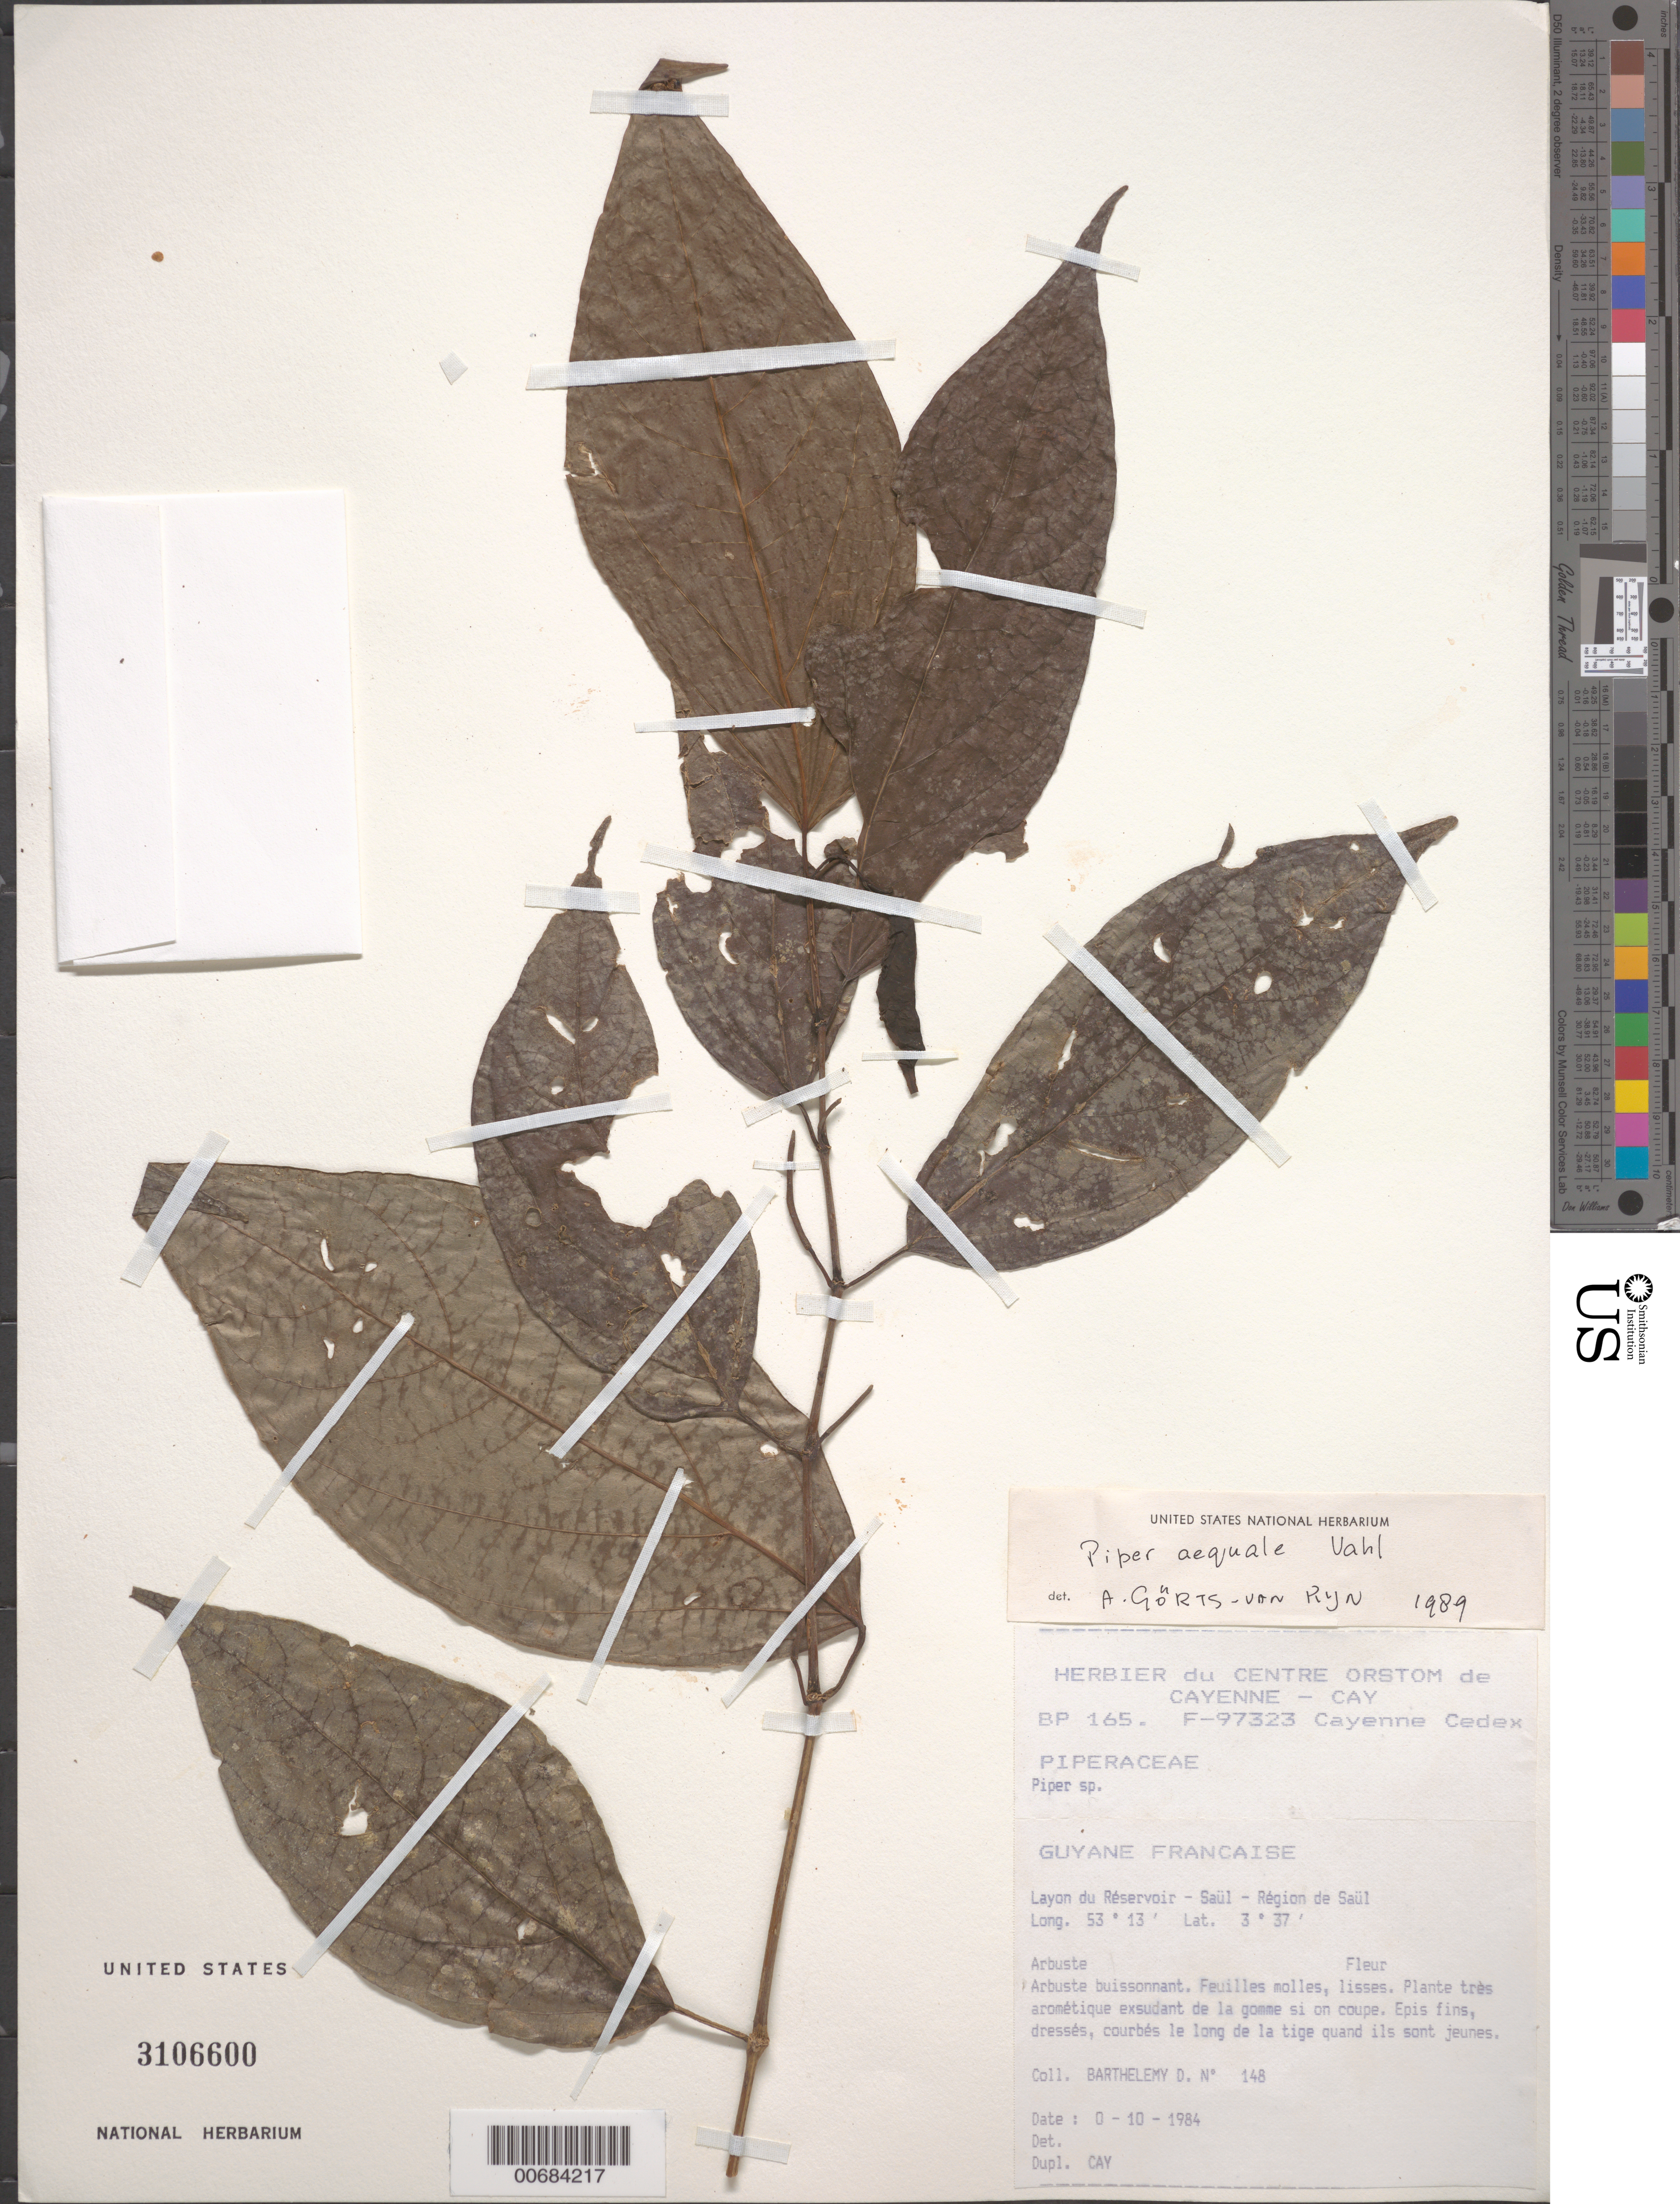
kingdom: Plantae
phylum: Tracheophyta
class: Magnoliopsida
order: Piperales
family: Piperaceae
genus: Piper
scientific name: Piper aequale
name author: Vahl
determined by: Görts-van Rijn, A. R. A.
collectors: D. Barthelémy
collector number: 148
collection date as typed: Oct-84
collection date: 1984-10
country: French Guiana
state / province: Saint-Laurent-du-Maroni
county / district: Saül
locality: Layon du Reservoir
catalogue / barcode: US 3106600